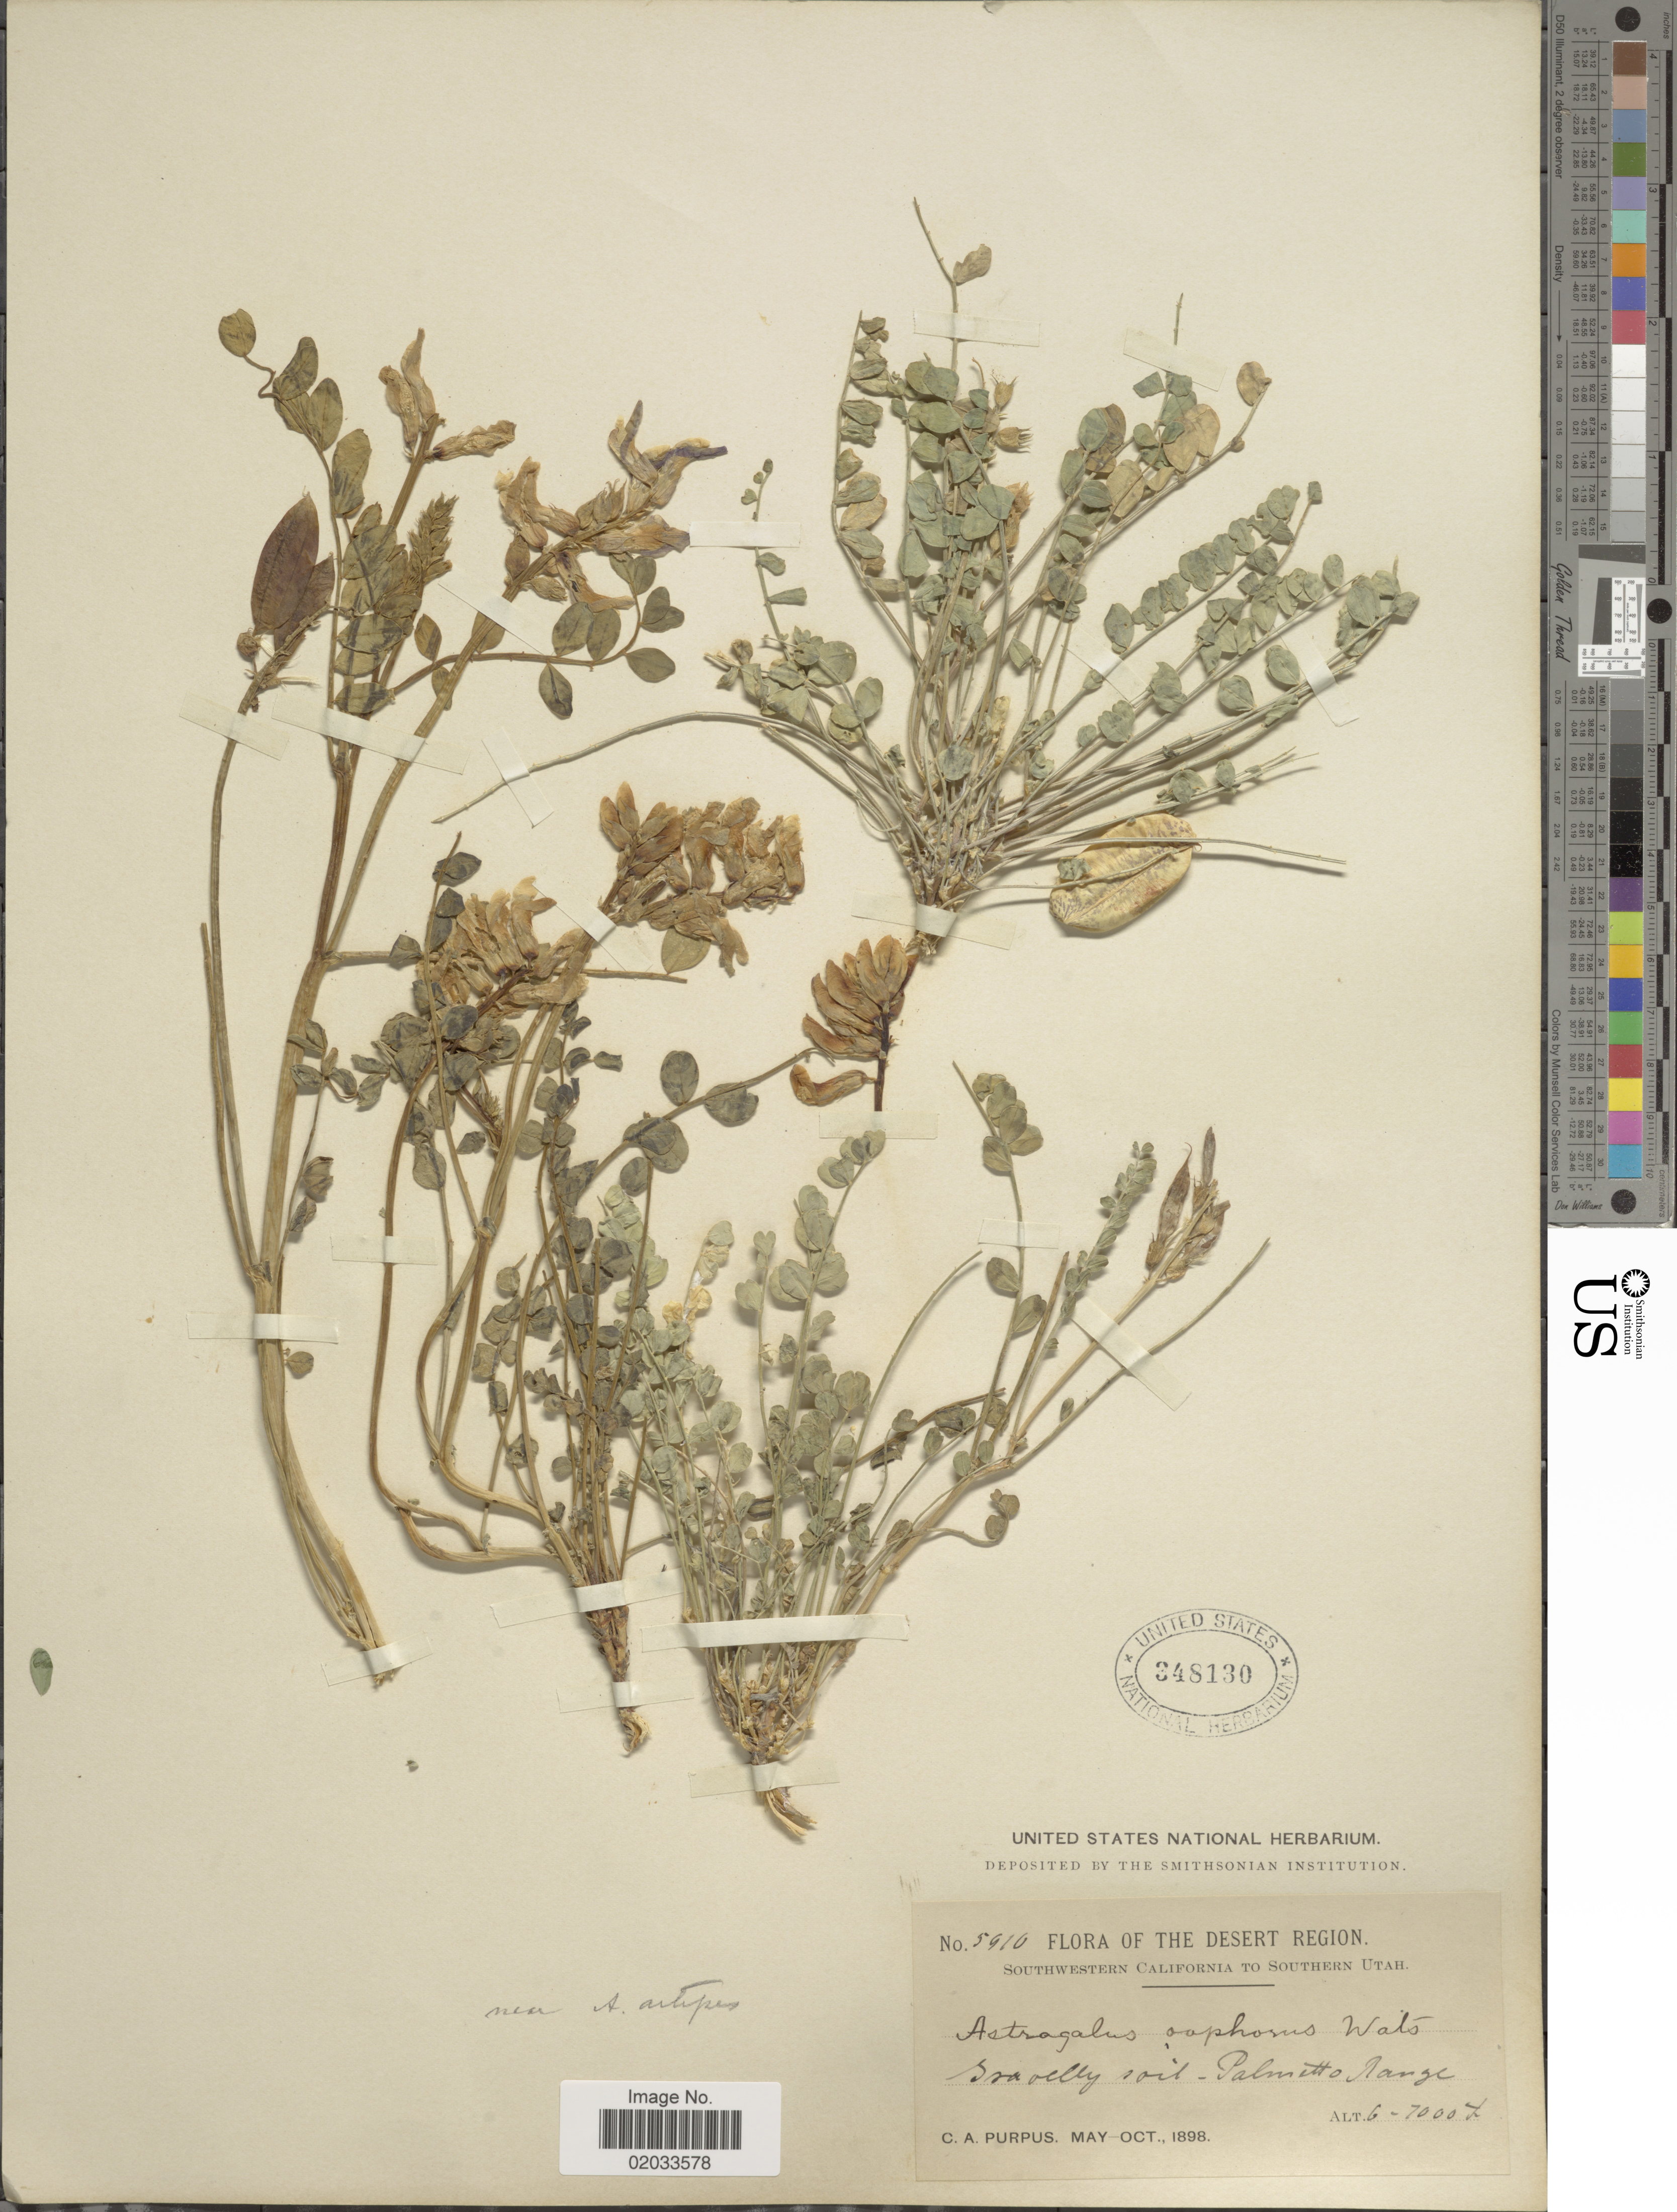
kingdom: Plantae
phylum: Tracheophyta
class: Magnoliopsida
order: Fabales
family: Fabaceae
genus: Astragalus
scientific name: Astragalus oophorus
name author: S. Watson in C. King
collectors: C. A. Purpus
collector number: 5910*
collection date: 1898-05/1898-10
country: United States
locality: The Desert Region, Southwestern California to Southern Utah, Palmetto Range.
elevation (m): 1829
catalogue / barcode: US 348130